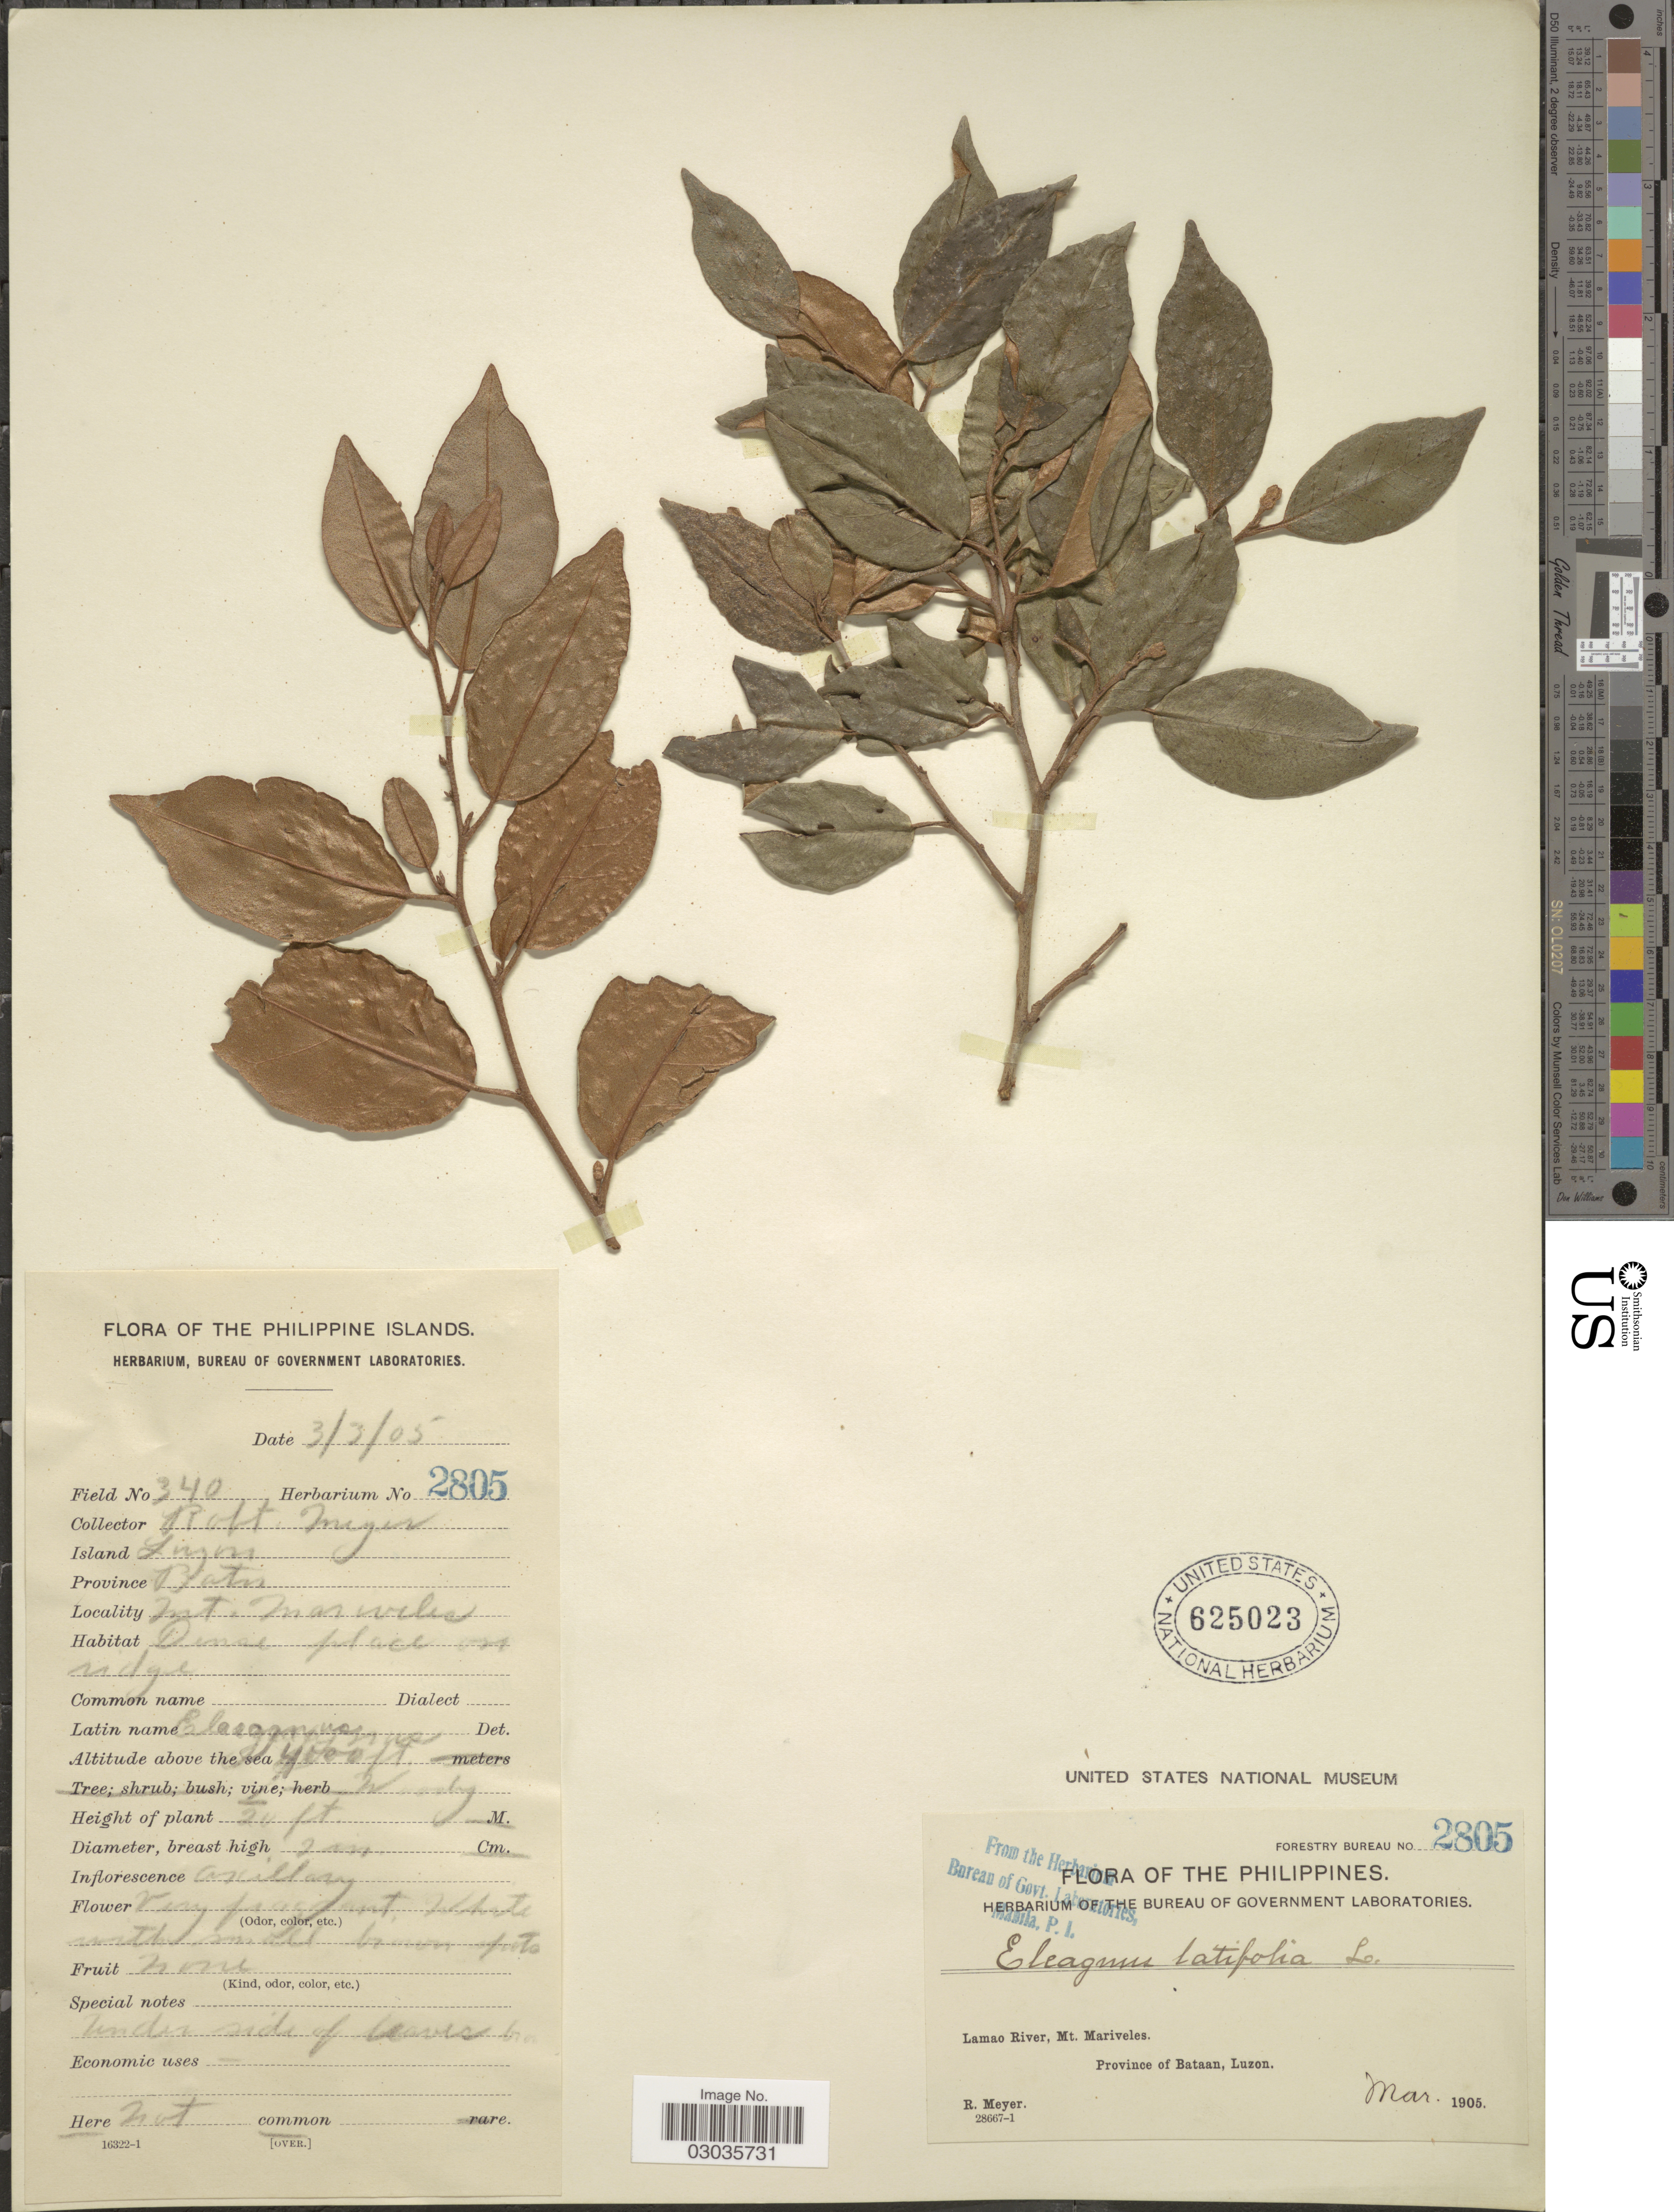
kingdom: Plantae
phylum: Tracheophyta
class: Magnoliopsida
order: Rosales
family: Elaeagnaceae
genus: Elaeagnus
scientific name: Elaeagnus triflora var. triflora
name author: Roxb.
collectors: R. Meyer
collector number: Forestry Bureau 2805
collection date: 1905-03-03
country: Philippines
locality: Lamao River, Mt. Mariveles. Province of Bataan.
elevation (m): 1219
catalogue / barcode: US 625023